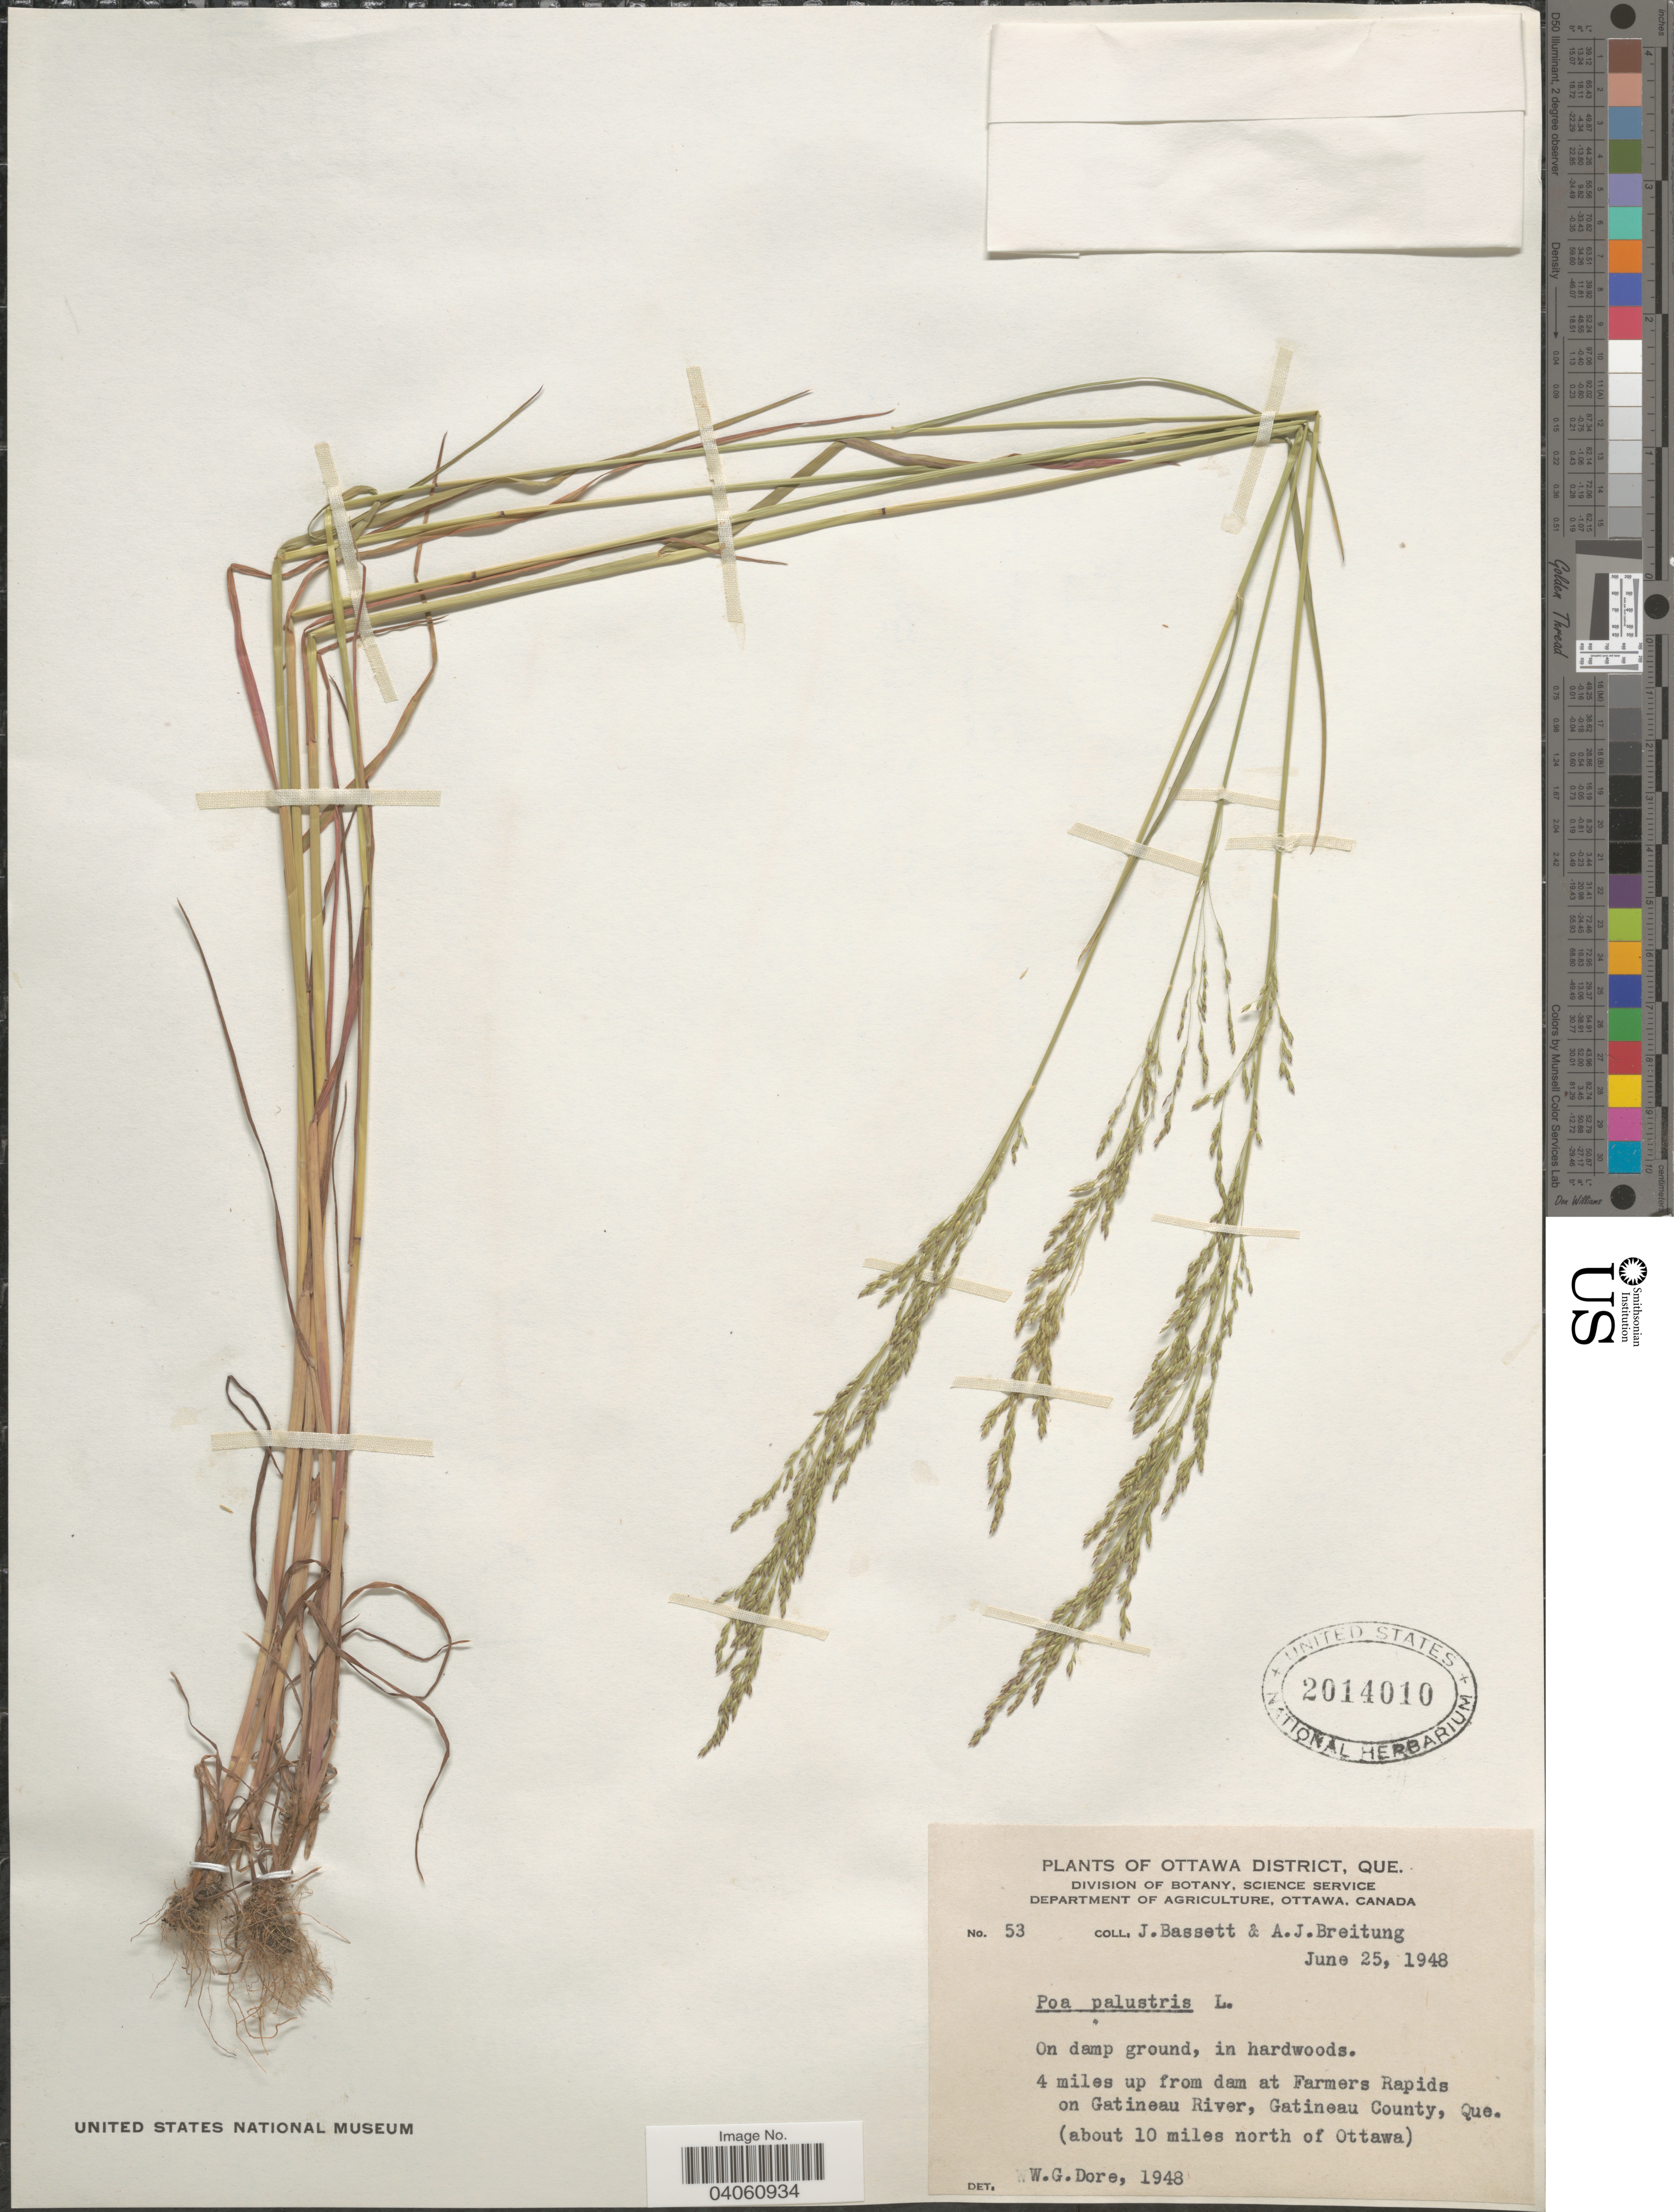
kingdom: Plantae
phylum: Tracheophyta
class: Liliopsida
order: Poales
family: Poaceae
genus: Poa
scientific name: Poa palustris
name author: L.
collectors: J. Bassett & A. Breitung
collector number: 53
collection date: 1948-06-25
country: Canada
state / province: Quebec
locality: Ottawa District. 4 miles up from dam at Farmers Rapids on Gatineau River, Gatineau County (about 10 miles north of Ottawa).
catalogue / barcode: US 2014010